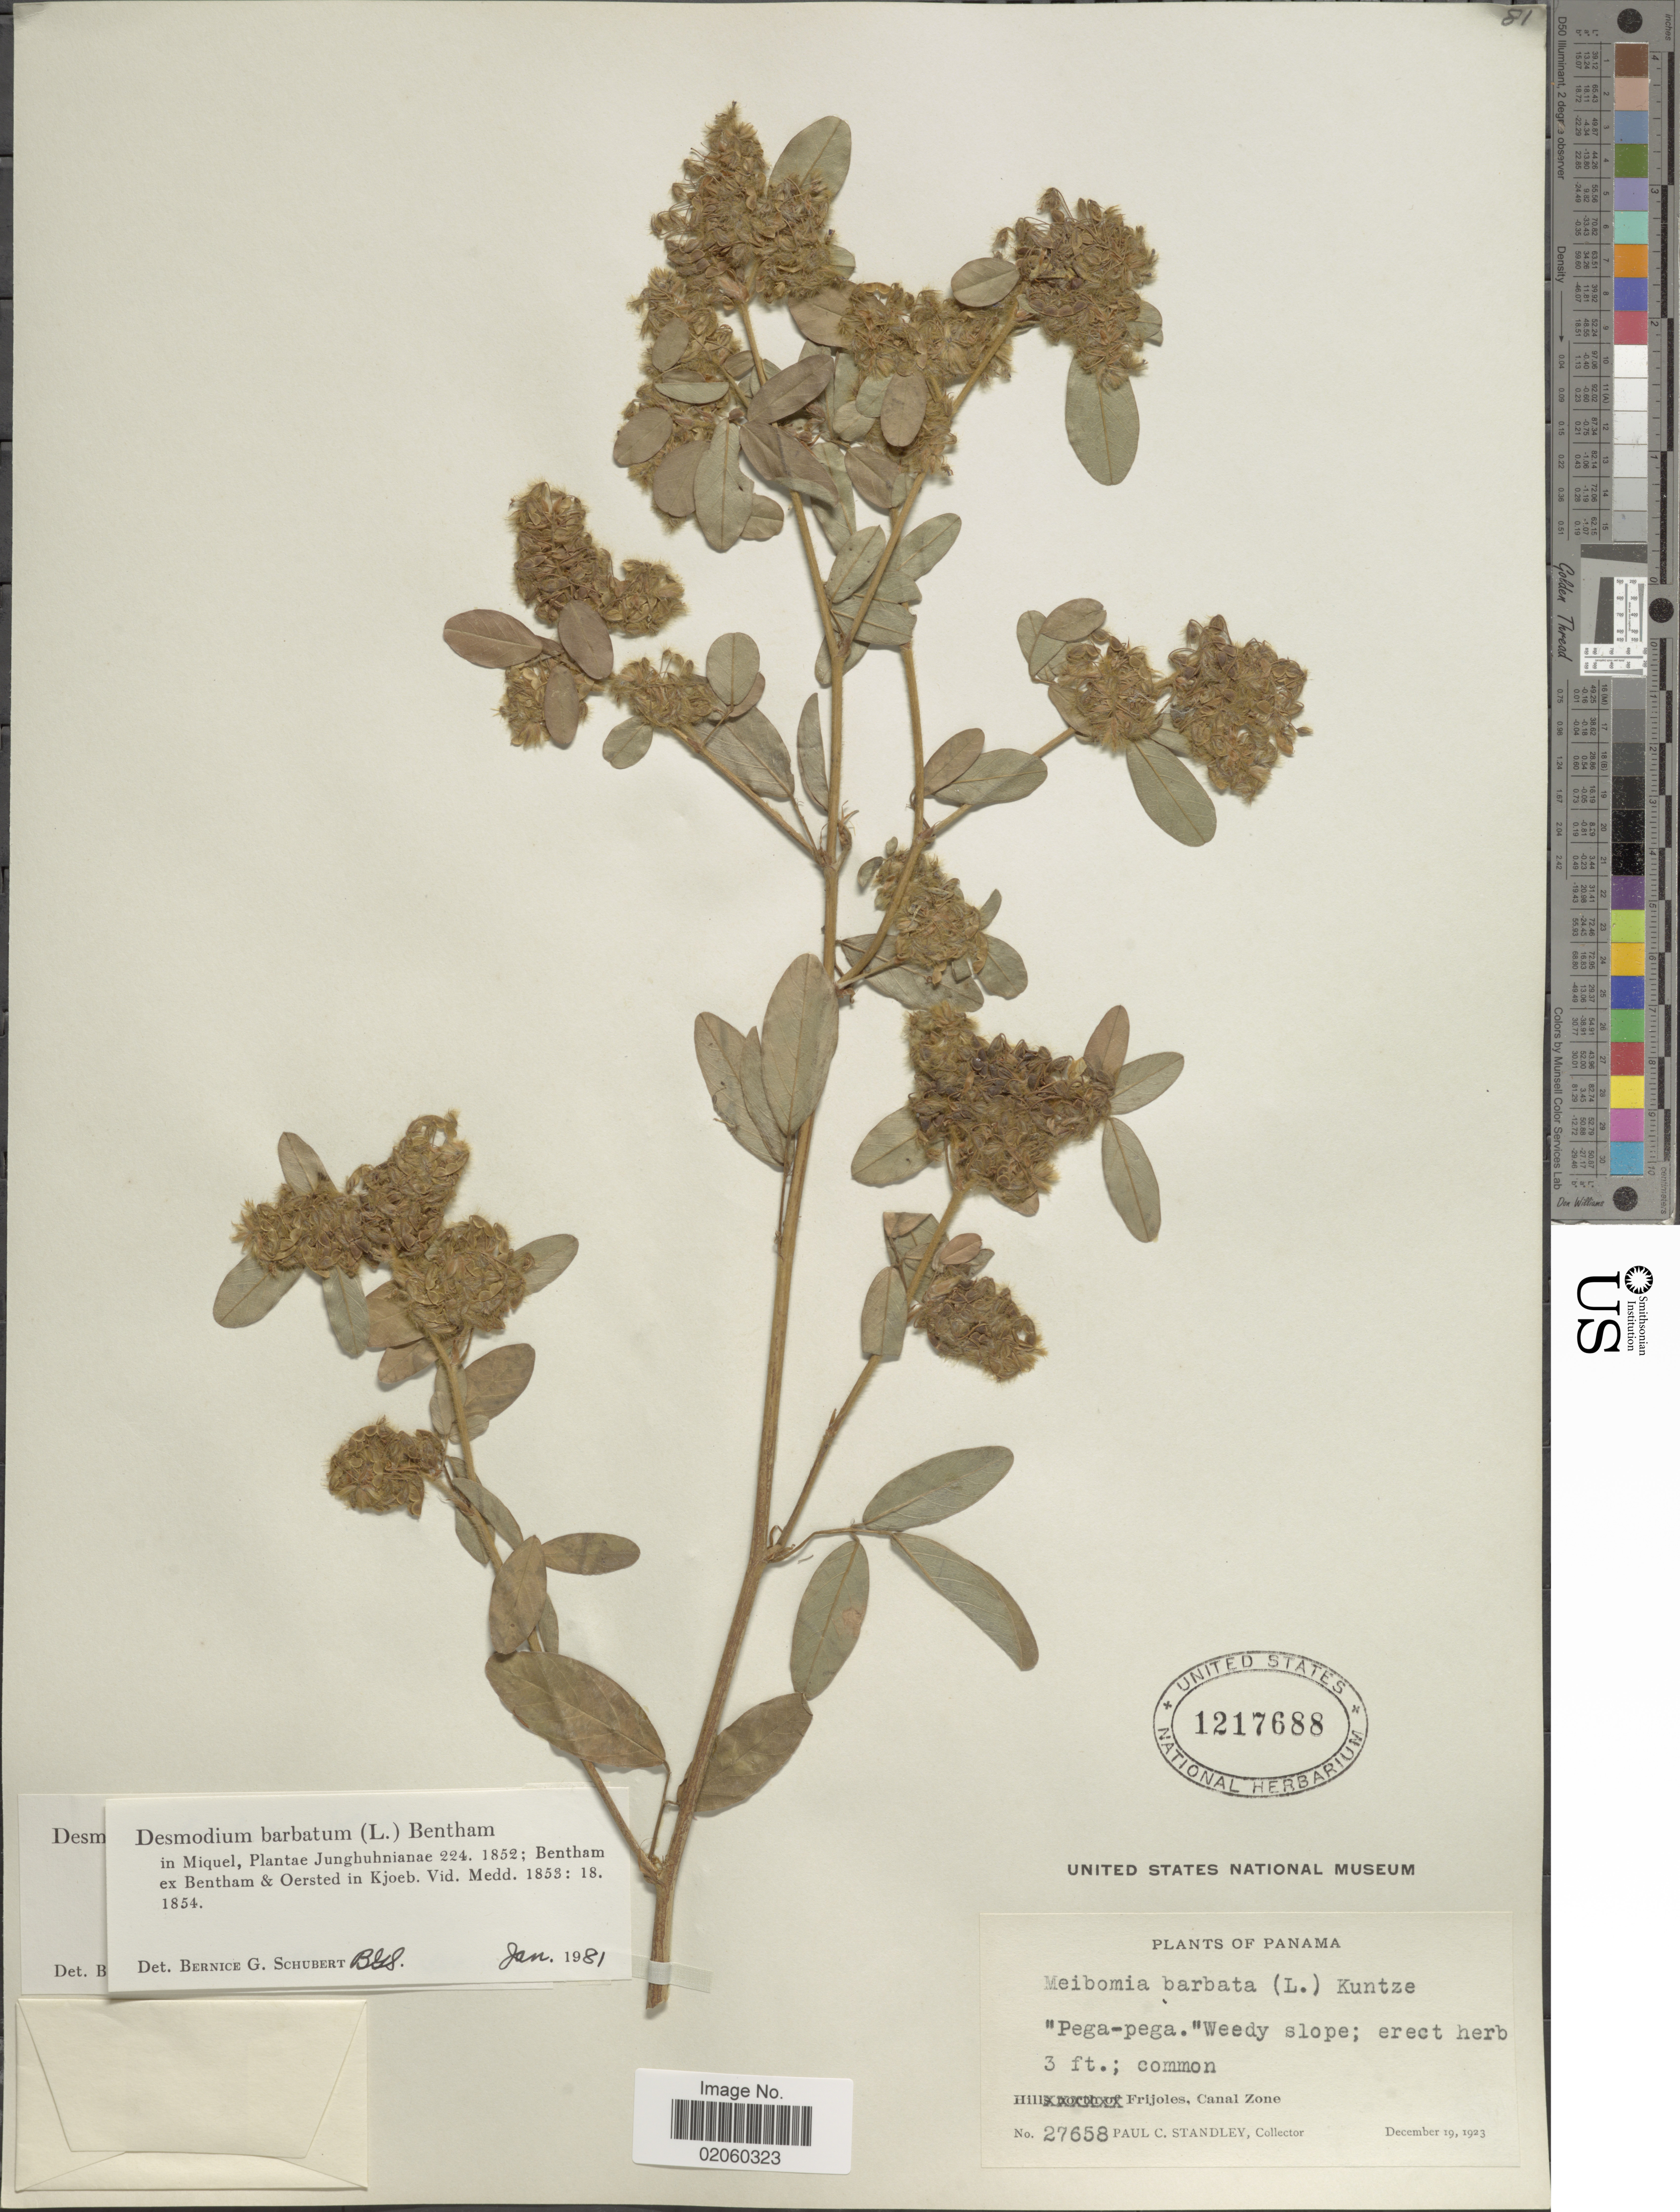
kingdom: Plantae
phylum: Tracheophyta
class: Magnoliopsida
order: Fabales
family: Fabaceae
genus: Grona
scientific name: Grona barbata var. barbata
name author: (L.) H. Ohashi & K. Ohashi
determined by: Strong, Mark T., (BOT), Smithsonian Institution - National Museum of Natural History (UNITED STATES)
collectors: P. C. Standley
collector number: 27658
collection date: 1923-12-19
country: Panama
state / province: Colón / Panamá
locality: Hill Frijoles, Canal Zone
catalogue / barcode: US 1217688